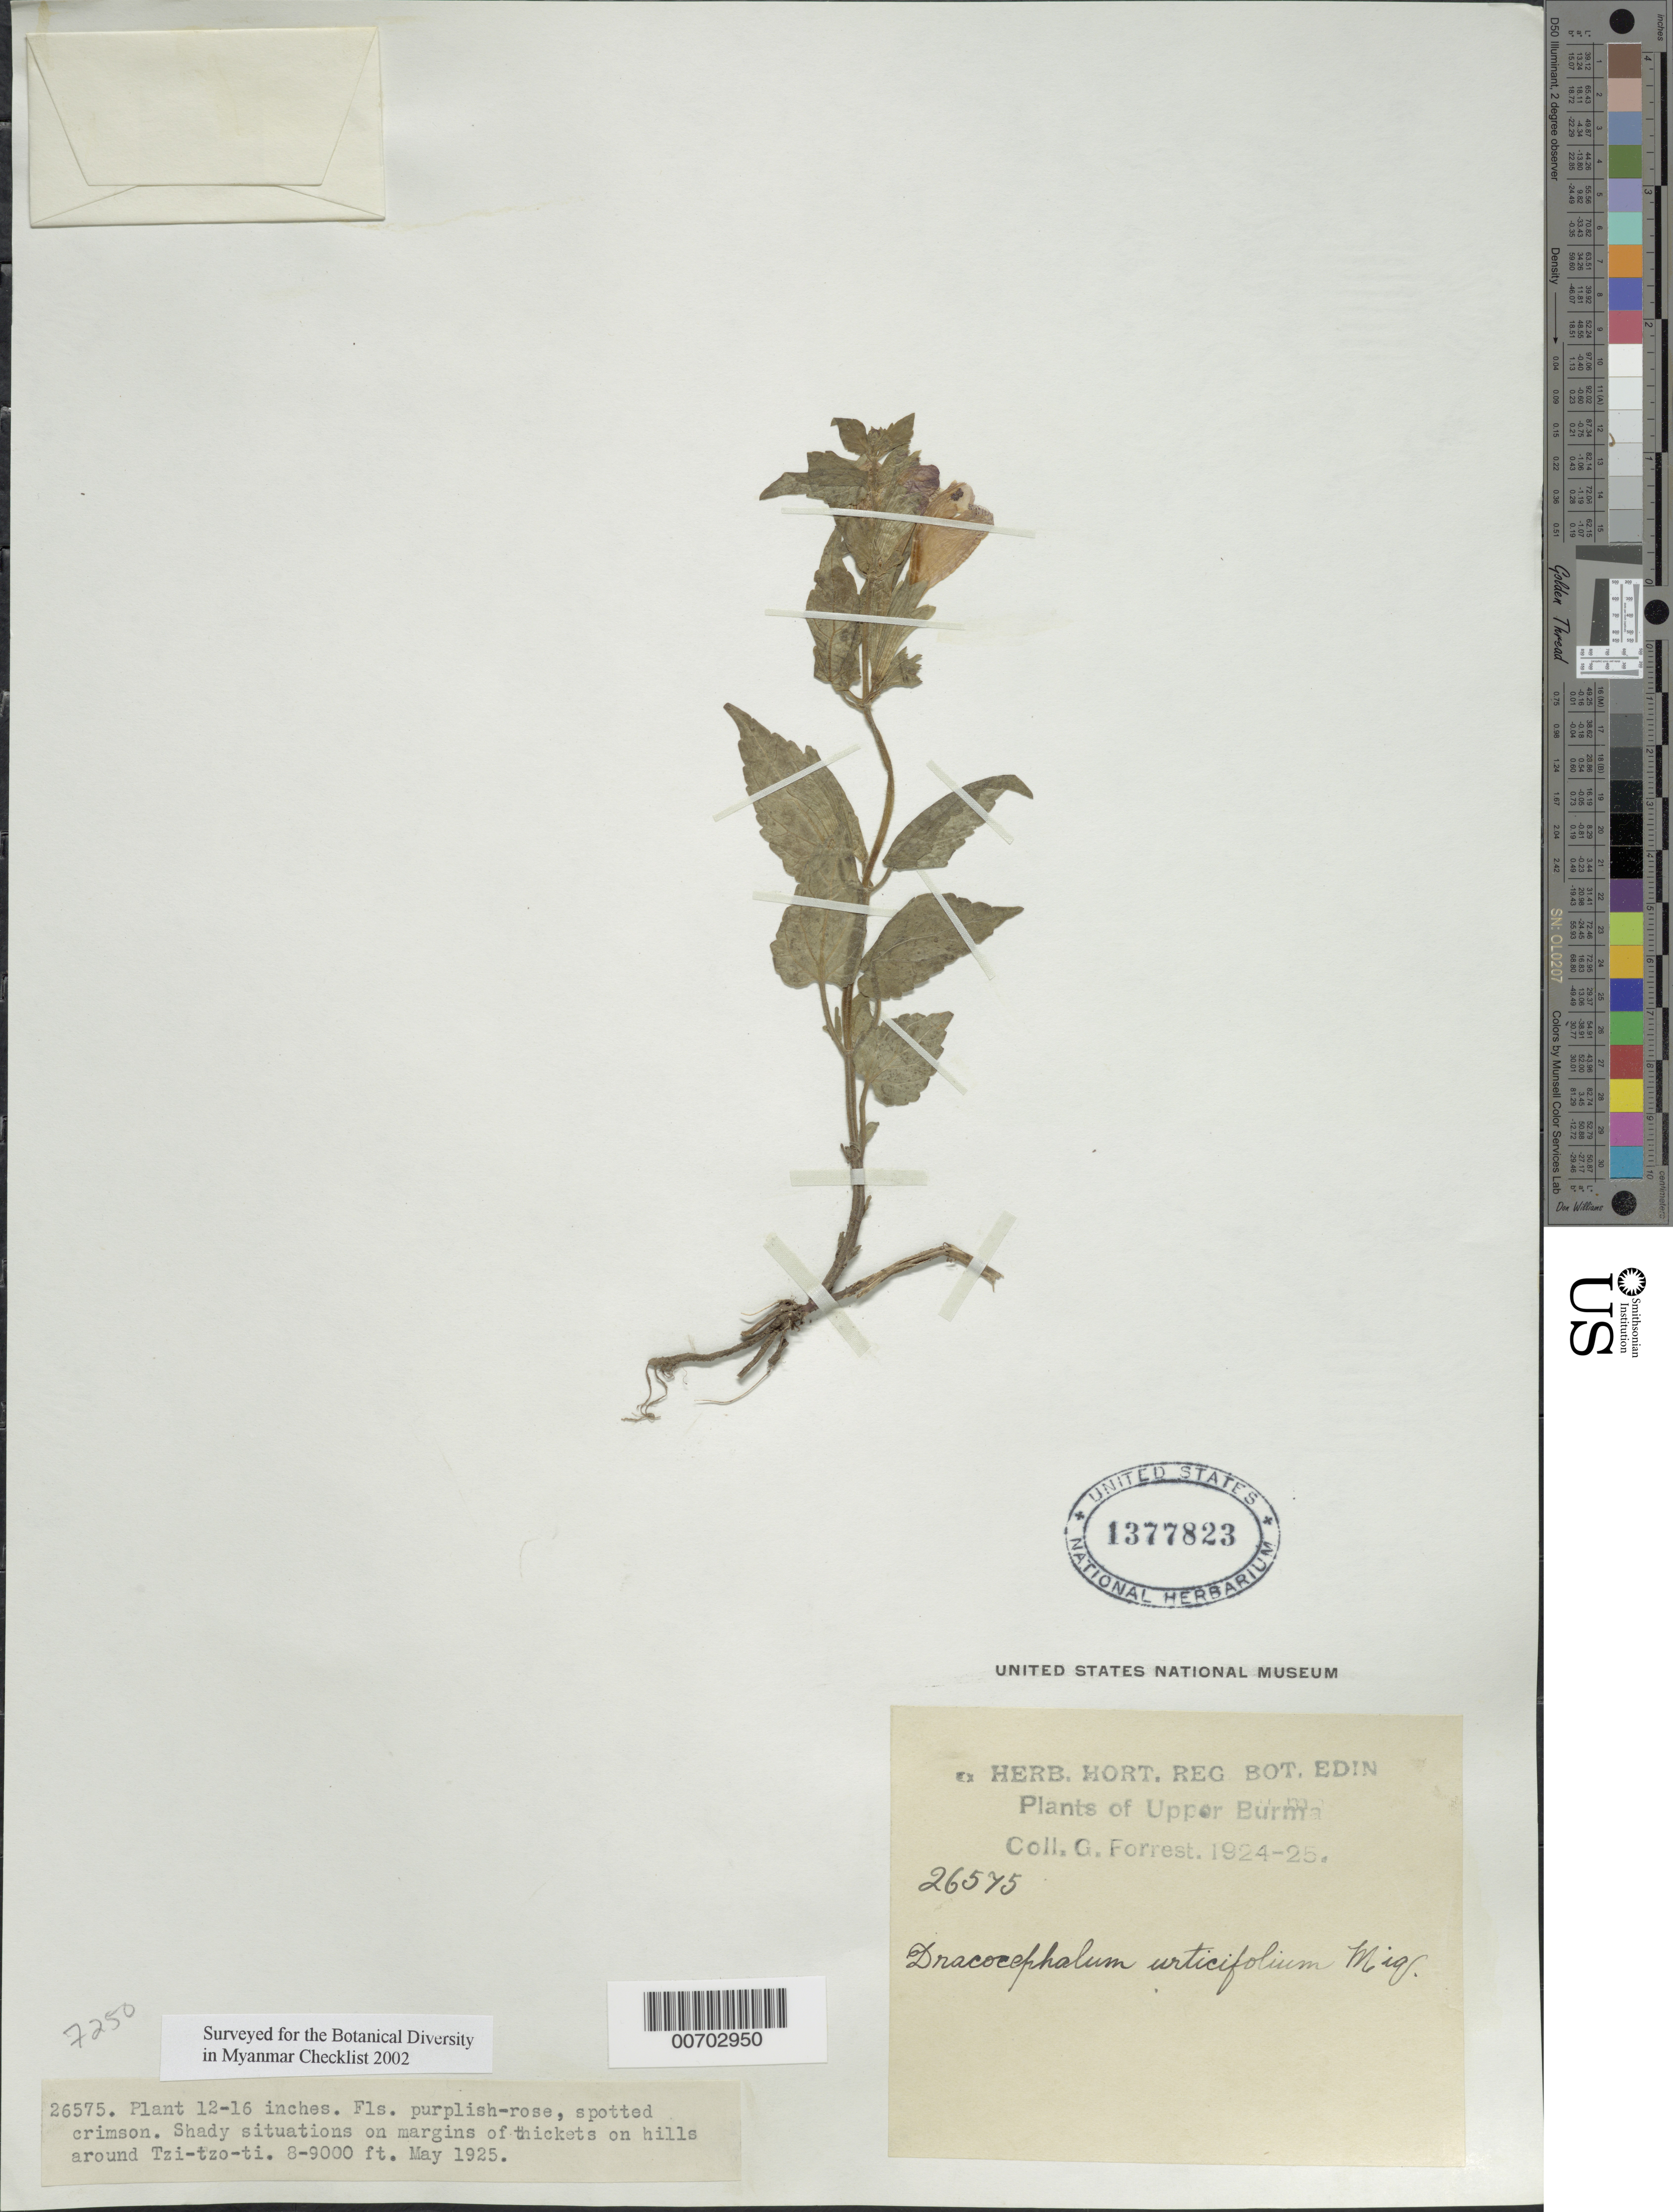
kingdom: Plantae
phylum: Tracheophyta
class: Magnoliopsida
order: Lamiales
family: Lamiaceae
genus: Dracocephalum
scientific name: Dracocephalum urticifolium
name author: Miq.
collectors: G. Forrest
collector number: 26575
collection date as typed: May 1925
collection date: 1925-05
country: Myanmar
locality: Tzi-tzo-ti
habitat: Shady areas, margins of thickets on hills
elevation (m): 2438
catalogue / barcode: US 1377823